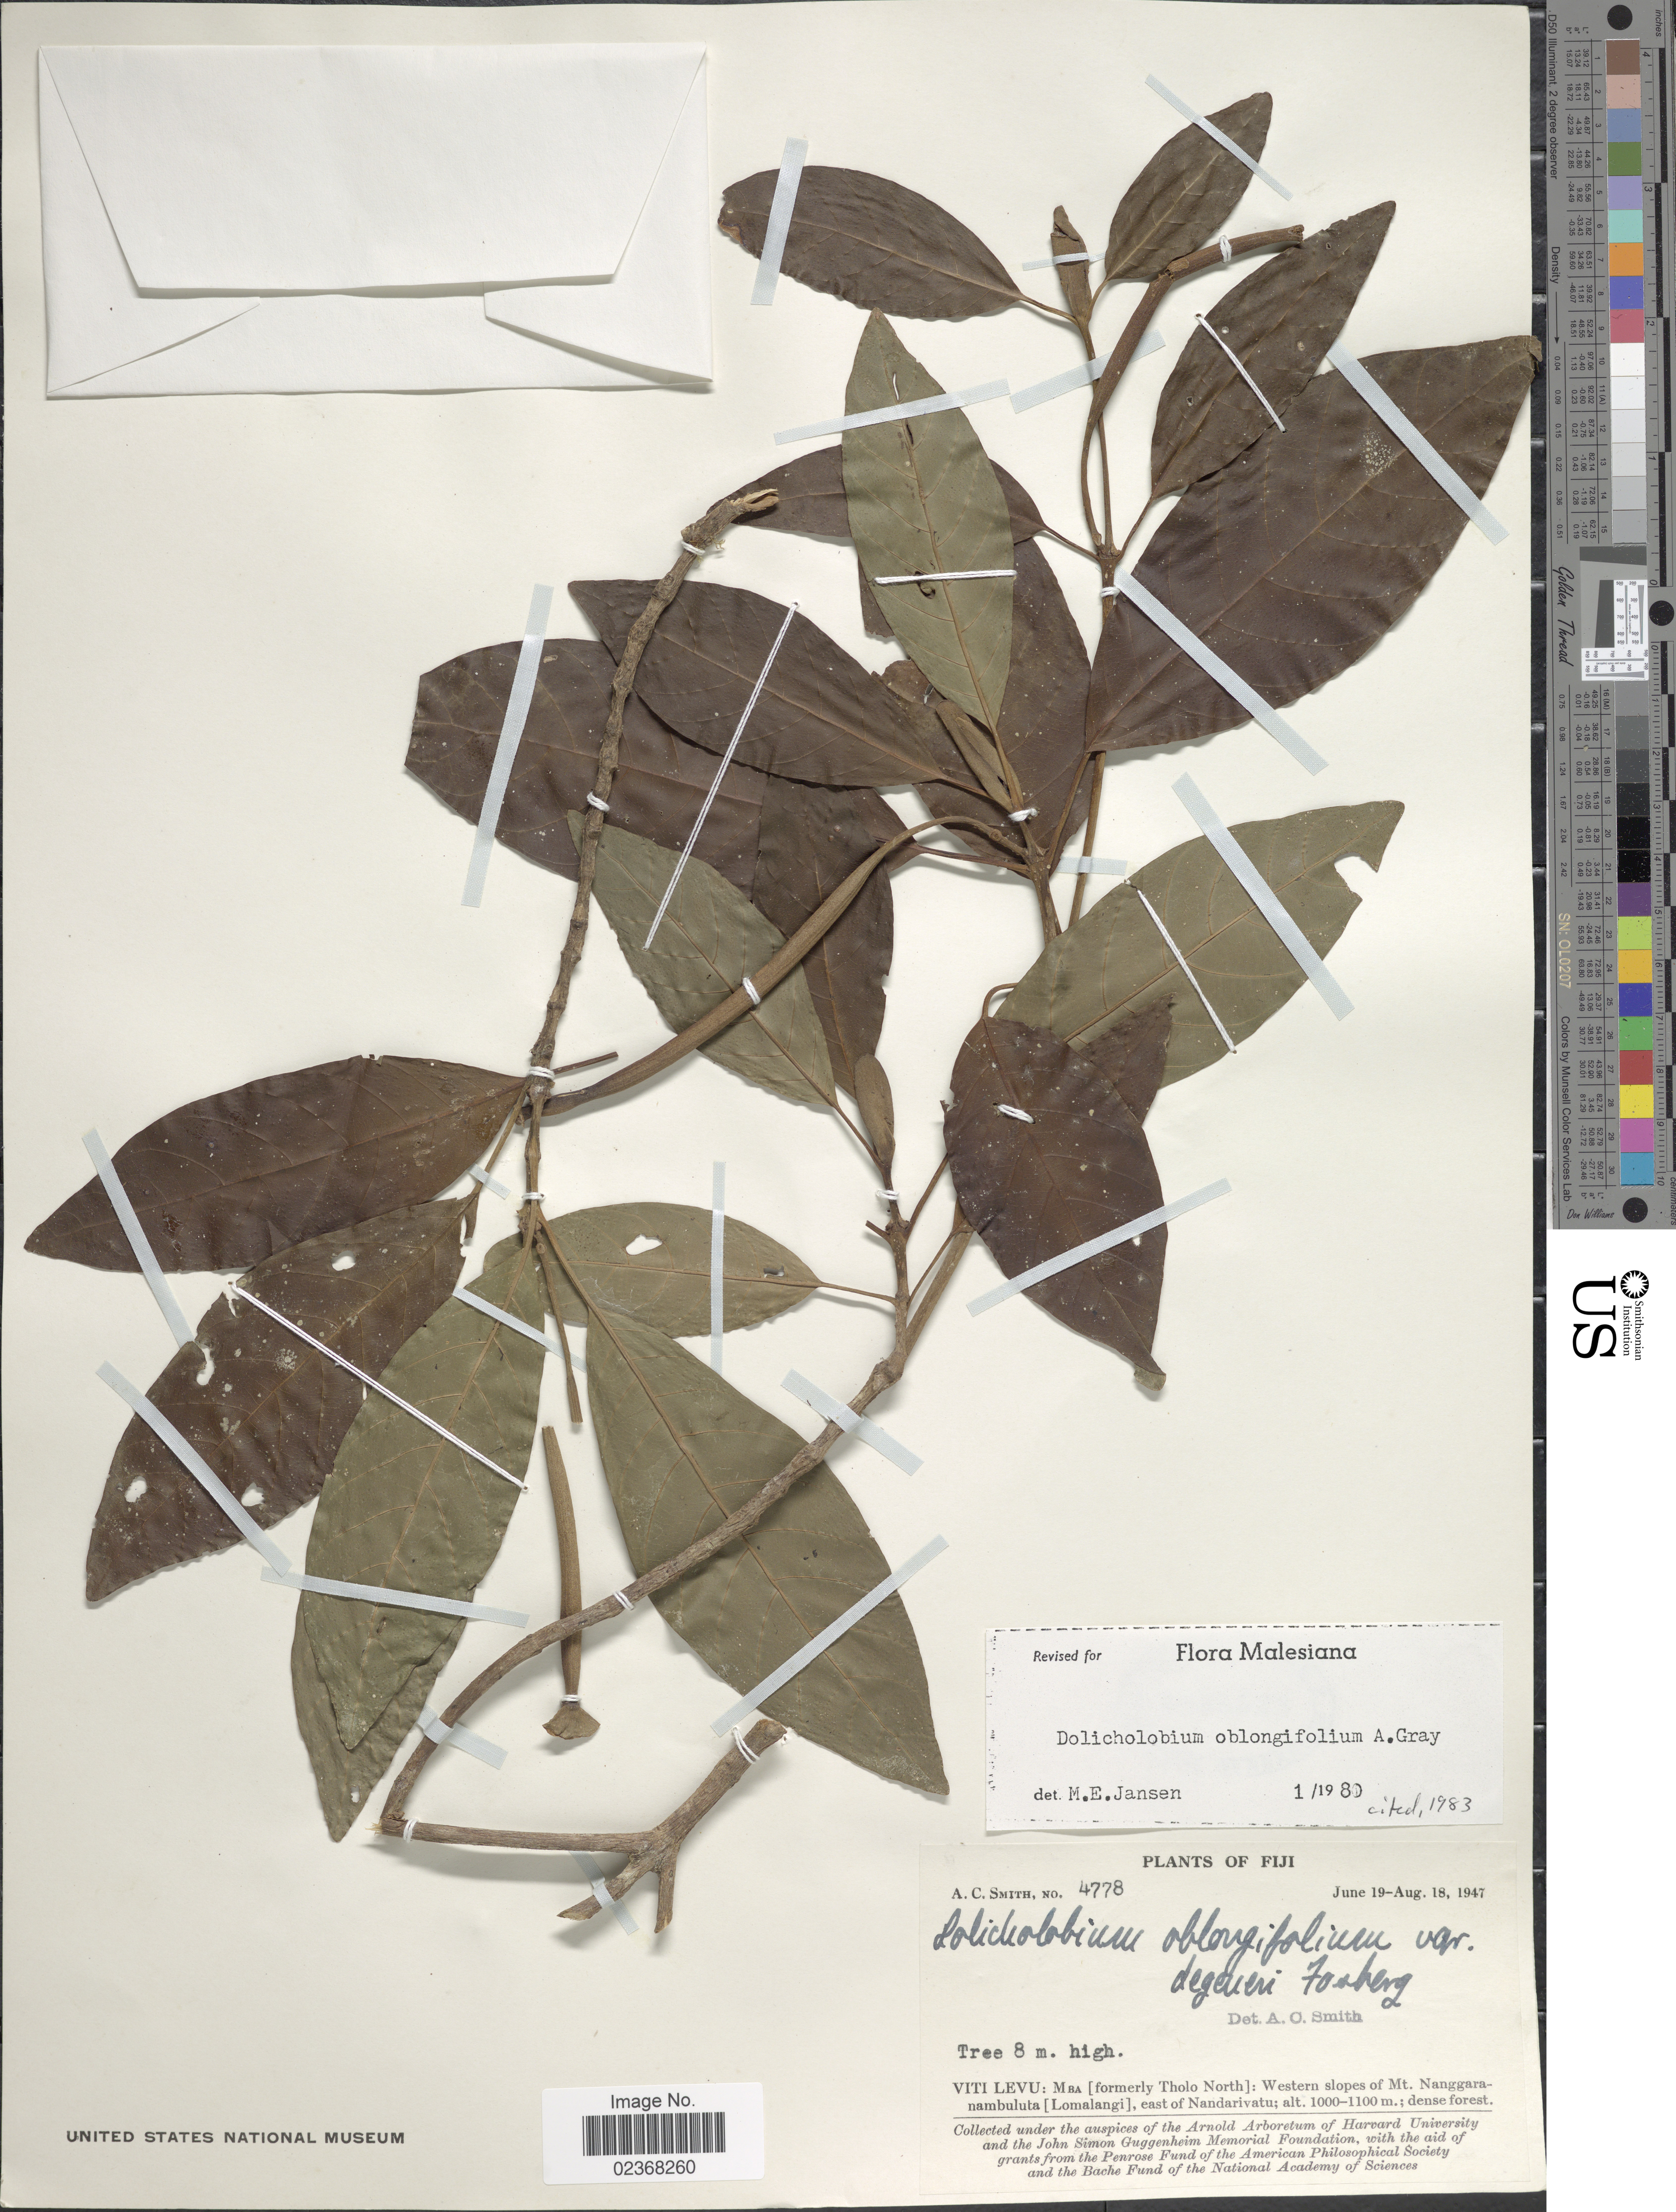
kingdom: Plantae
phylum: Tracheophyta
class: Magnoliopsida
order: Gentianales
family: Rubiaceae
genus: Dolicholobium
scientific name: Dolicholobium oblongifolium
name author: A. Gray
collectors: A. C. Smith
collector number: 4778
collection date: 1947-06-19/1947-08-18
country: Fiji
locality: Viti Levu: Mba (formerly Tholo North) Western slopes of Mt. Nanggaranambuluta (Lomalangi) east of Nandarivatu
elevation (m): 1000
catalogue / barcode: US 1965528